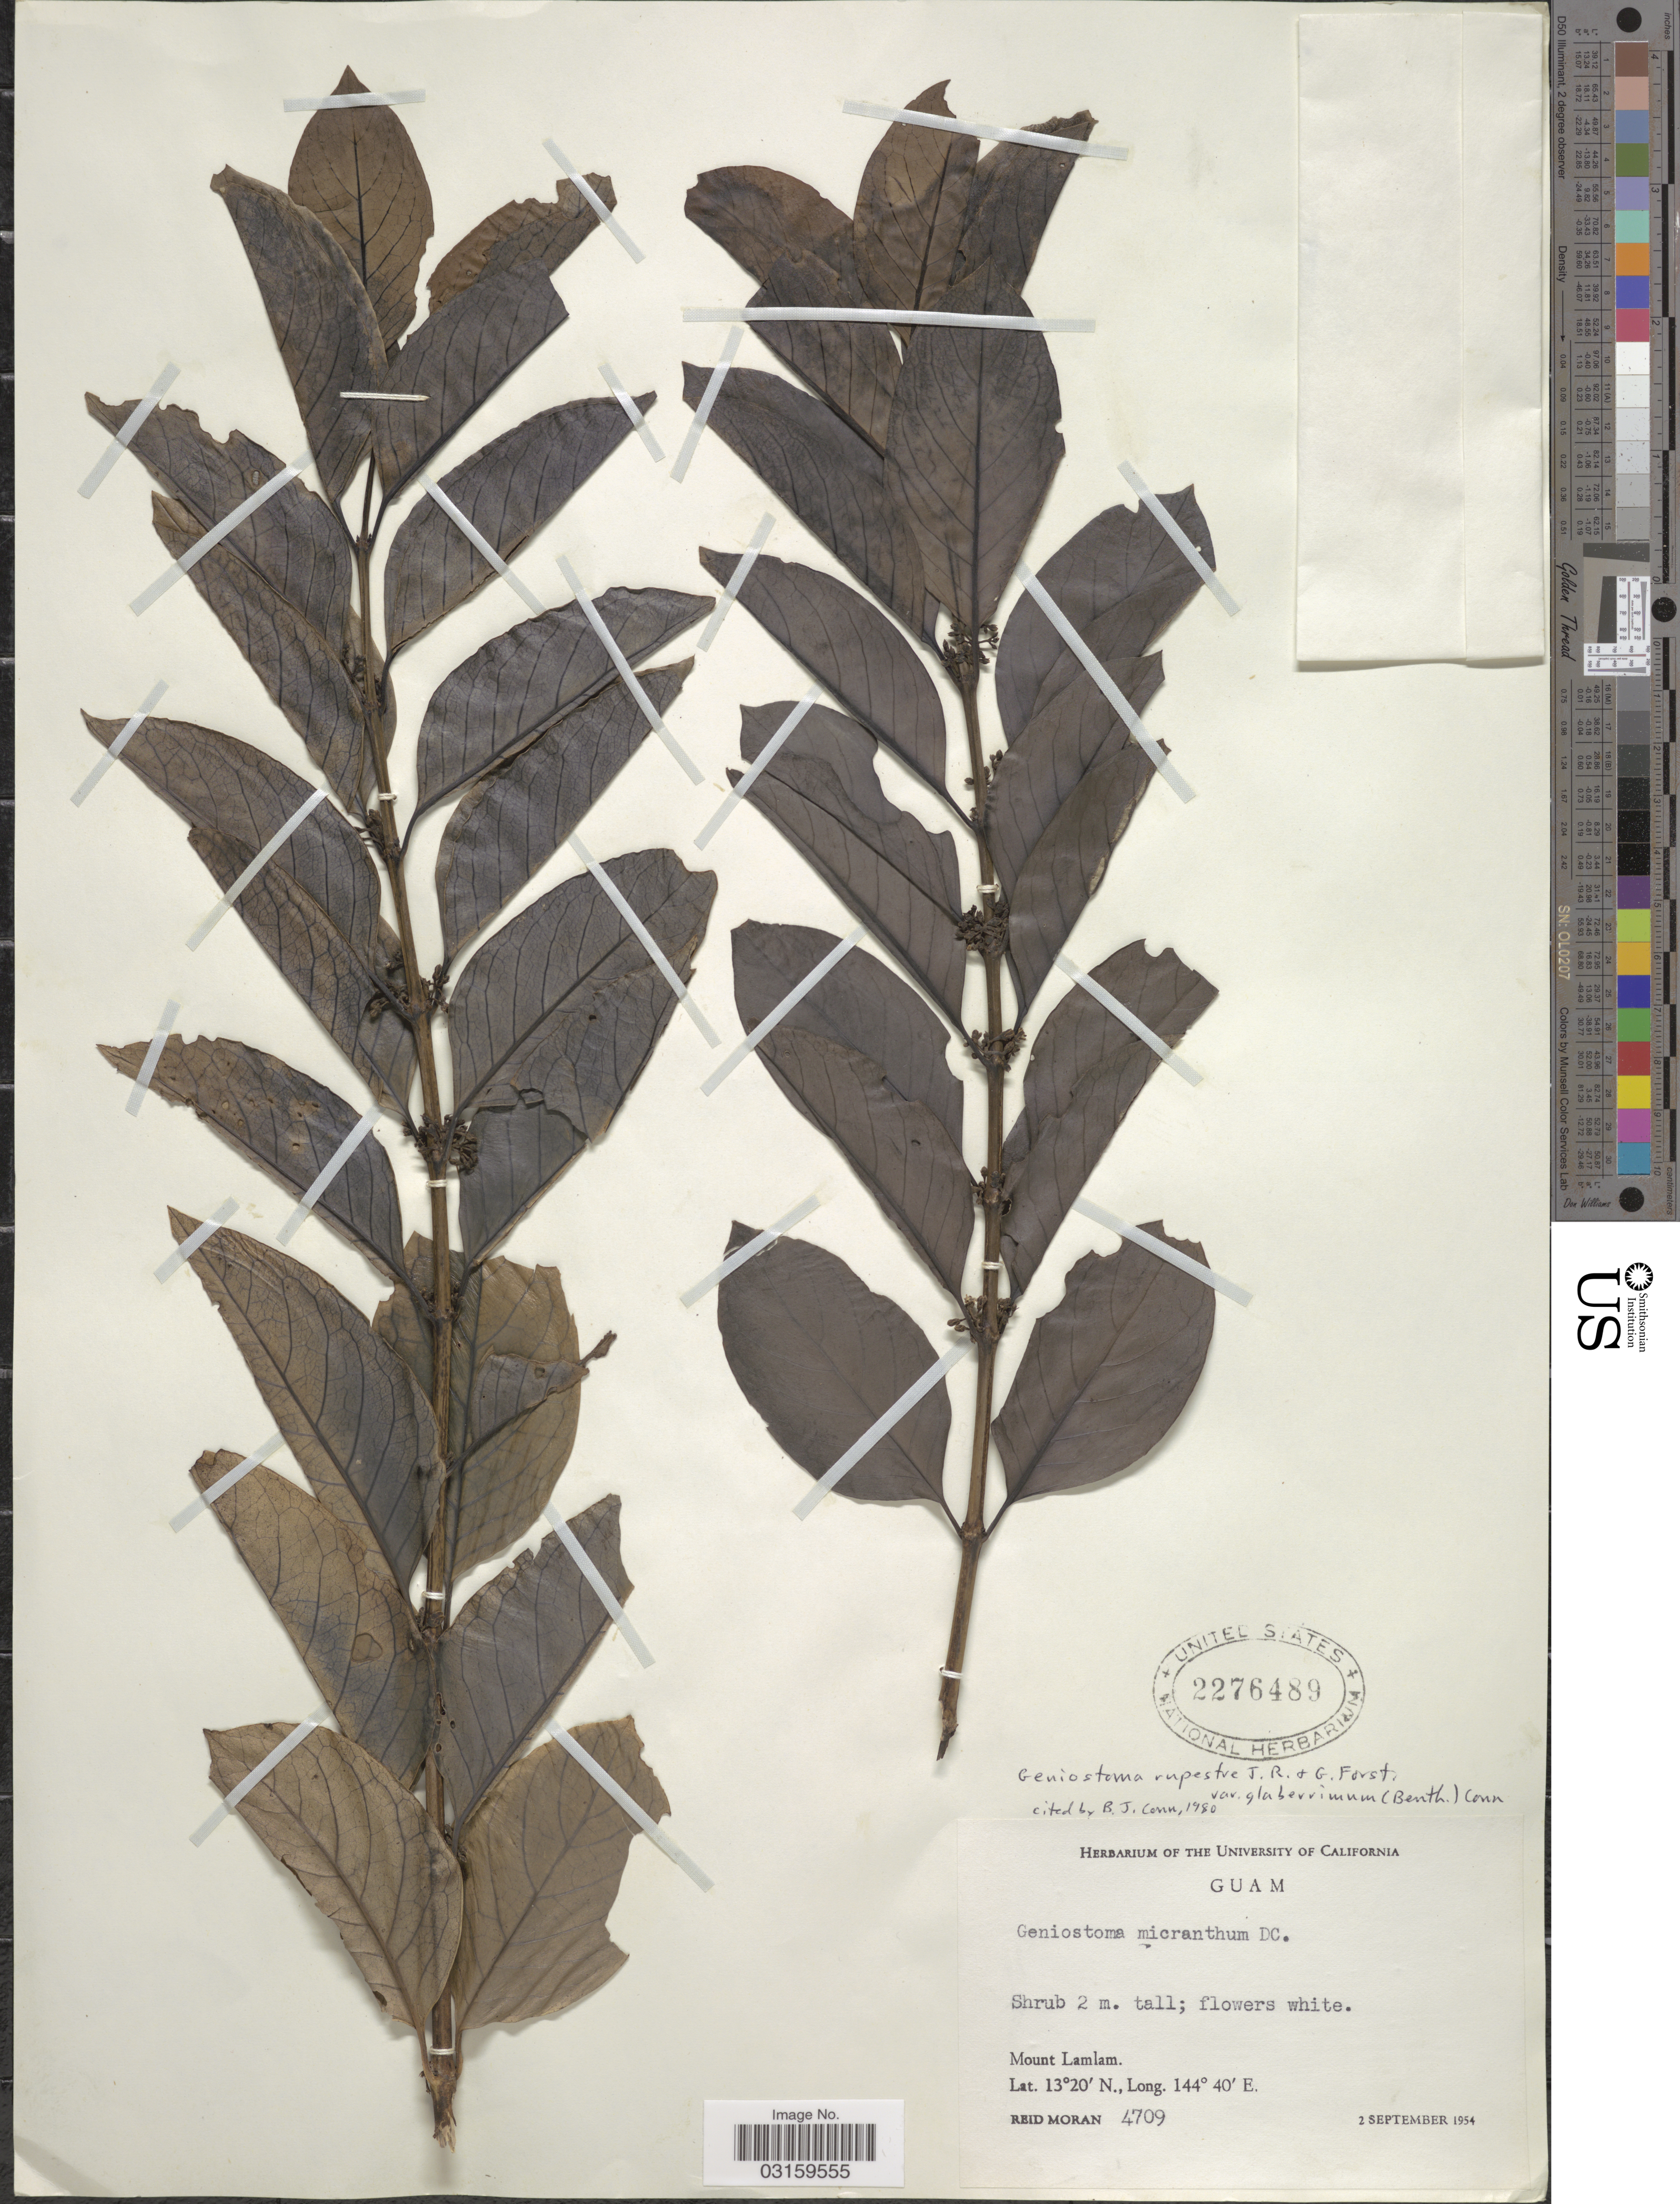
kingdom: Plantae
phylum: Tracheophyta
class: Magnoliopsida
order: Gentianales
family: Loganiaceae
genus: Geniostoma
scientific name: Geniostoma rupestre var. glaberrimum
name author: J.R. Forst. & G. Forst.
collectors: R. Moran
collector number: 4709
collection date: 1954-09-02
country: Guam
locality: Mount Lamlam.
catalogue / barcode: US 2276489